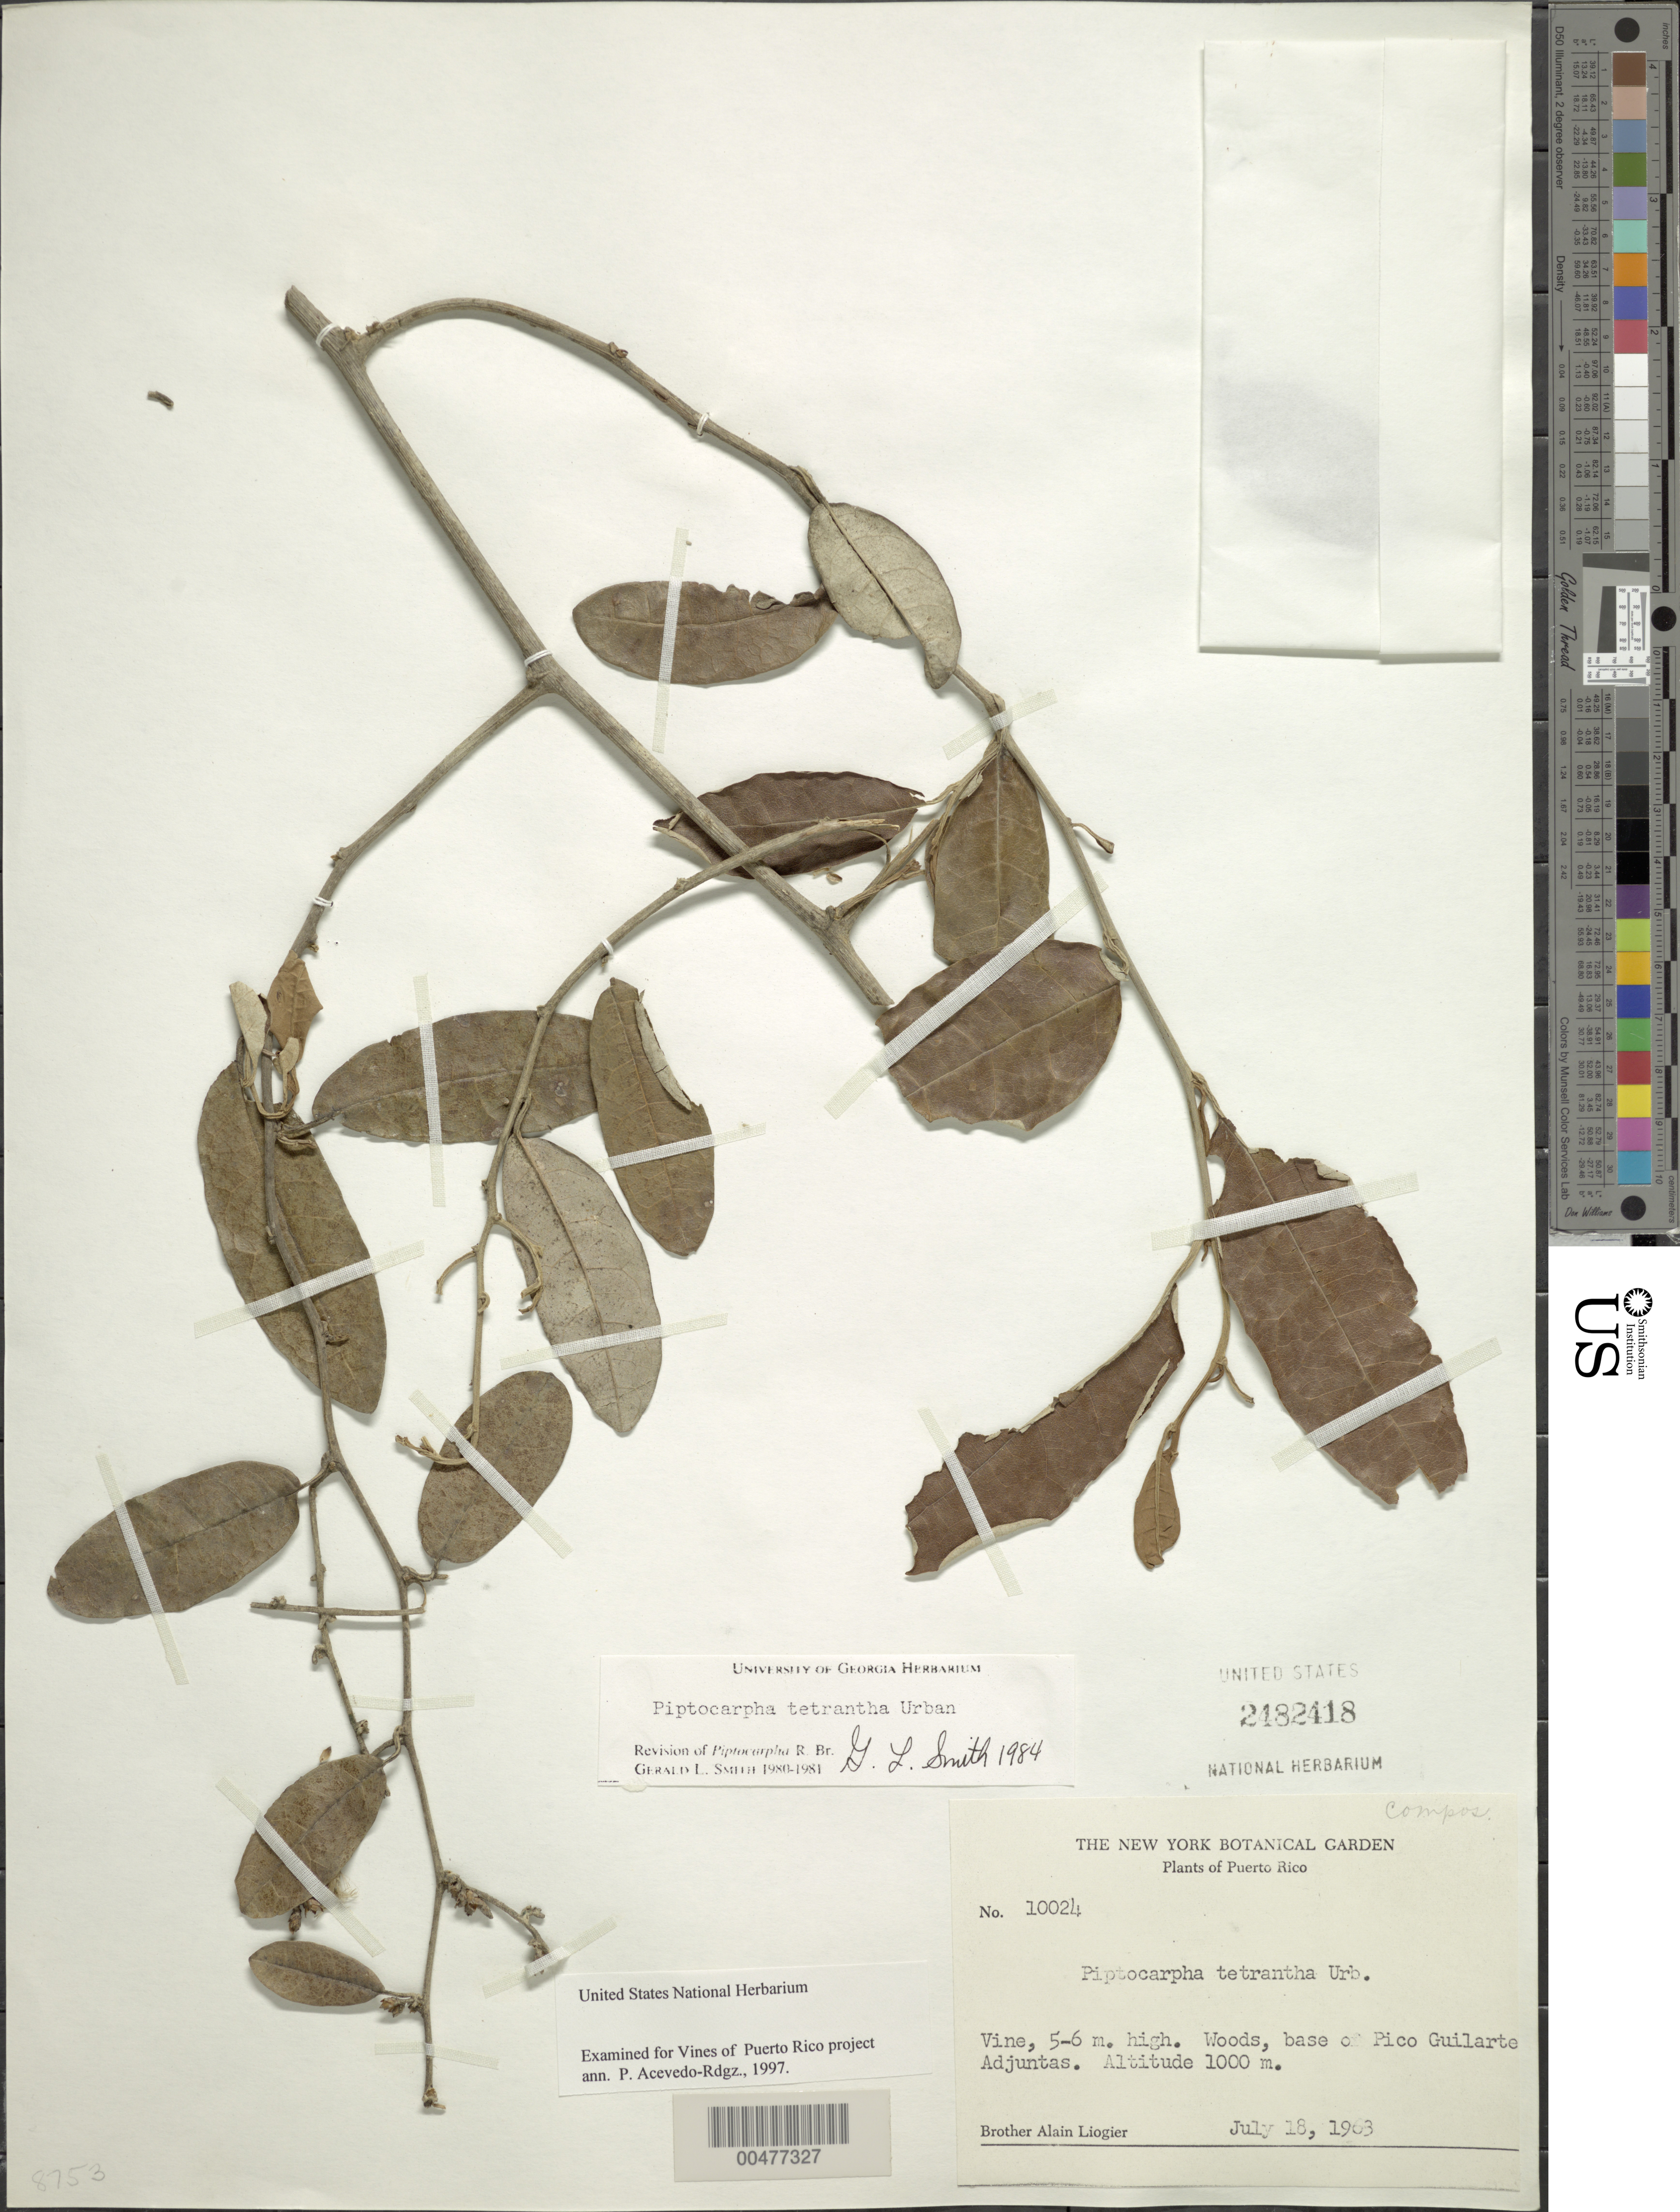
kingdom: Plantae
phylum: Tracheophyta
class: Magnoliopsida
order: Asterales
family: Asteraceae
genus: Piptocarpha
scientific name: Piptocarpha tetrantha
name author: Urb.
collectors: A. H. Liogier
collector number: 10024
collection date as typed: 18 Jul 1963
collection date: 1963-07-18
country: Puerto Rico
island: Greater Antilles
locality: Adjuntas, base of Pico Guilarte. Woods.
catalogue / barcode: US 2482418